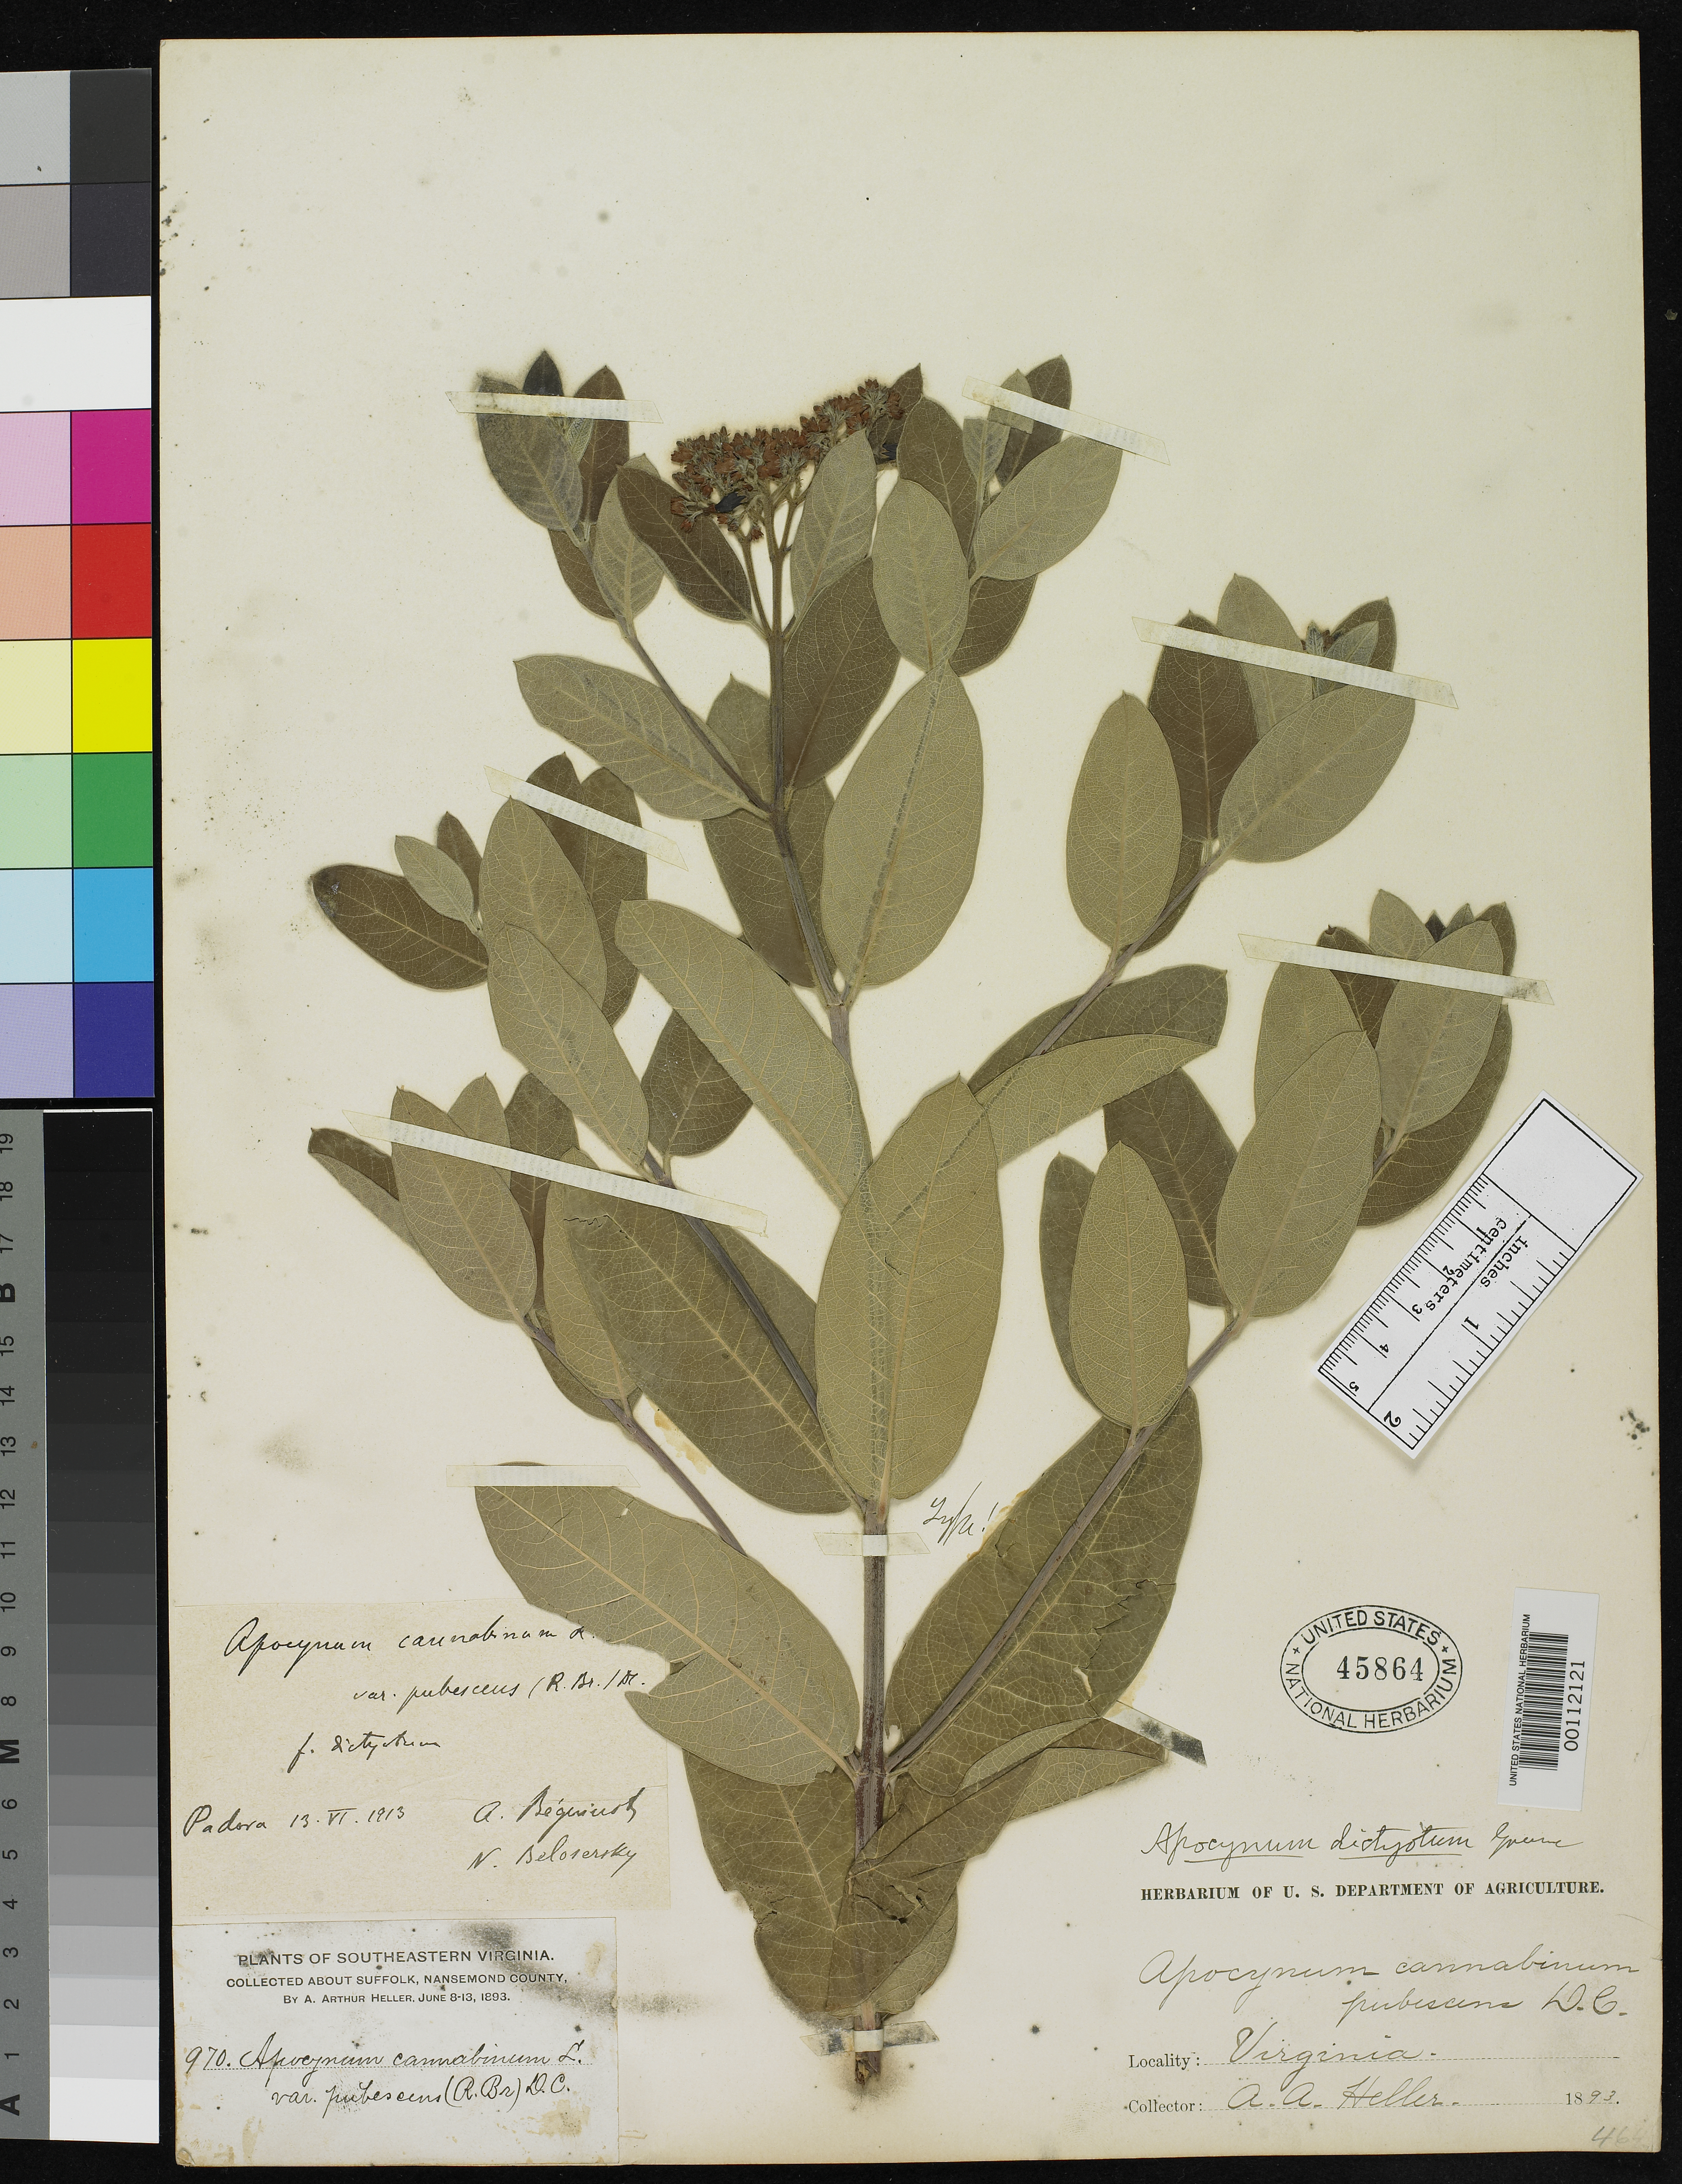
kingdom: Plantae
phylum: Tracheophyta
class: Magnoliopsida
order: Gentianales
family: Apocynaceae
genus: Apocynum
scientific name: Apocynum dictyotum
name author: Greene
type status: Holotype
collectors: A. A. Heller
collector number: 970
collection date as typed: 08 Jun 1893 to 13 Jun 1893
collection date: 1893-06-08/1893-06-13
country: United States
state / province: Virginia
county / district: City of Suffolk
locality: Suffolk.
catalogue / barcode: US 45864